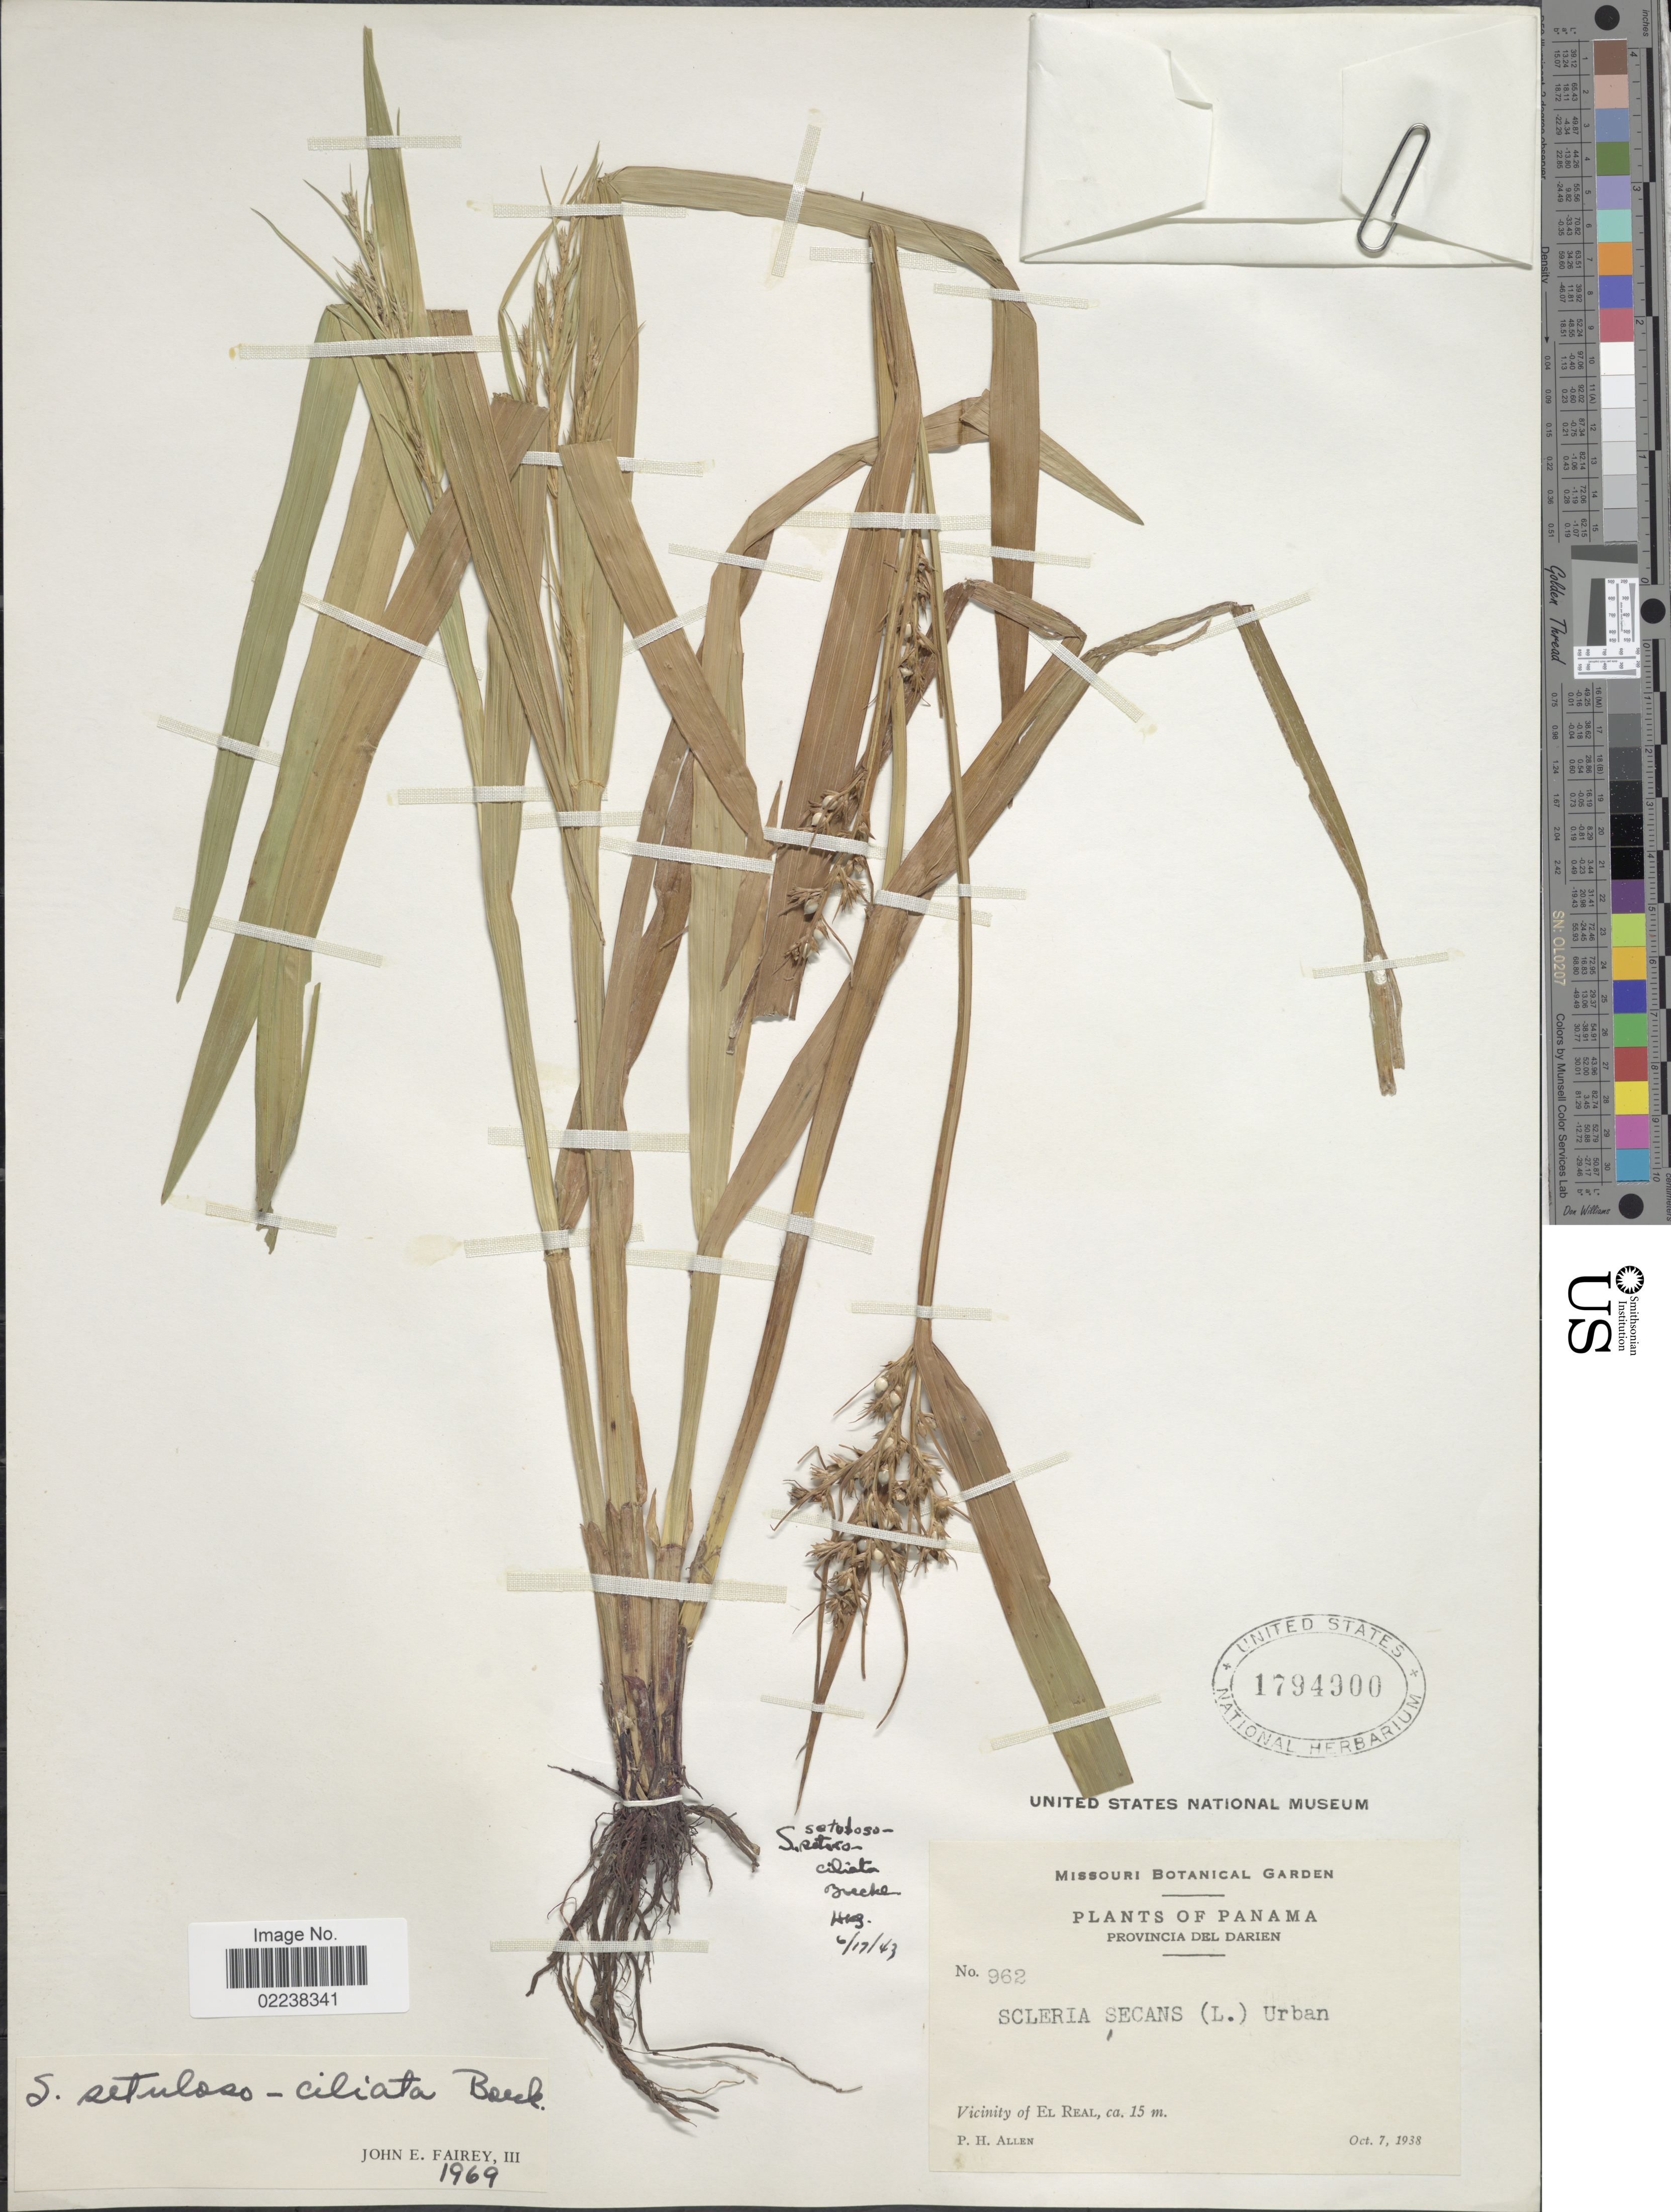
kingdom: Plantae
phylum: Tracheophyta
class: Liliopsida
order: Poales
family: Cyperaceae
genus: Scleria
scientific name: Scleria setulosociliata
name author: Boeckeler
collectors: P. H. Allen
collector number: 962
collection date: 1938-10-07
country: Panama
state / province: Darién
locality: Provincia Del Darien, Vicinity of El Real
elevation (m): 15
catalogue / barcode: US 1794900